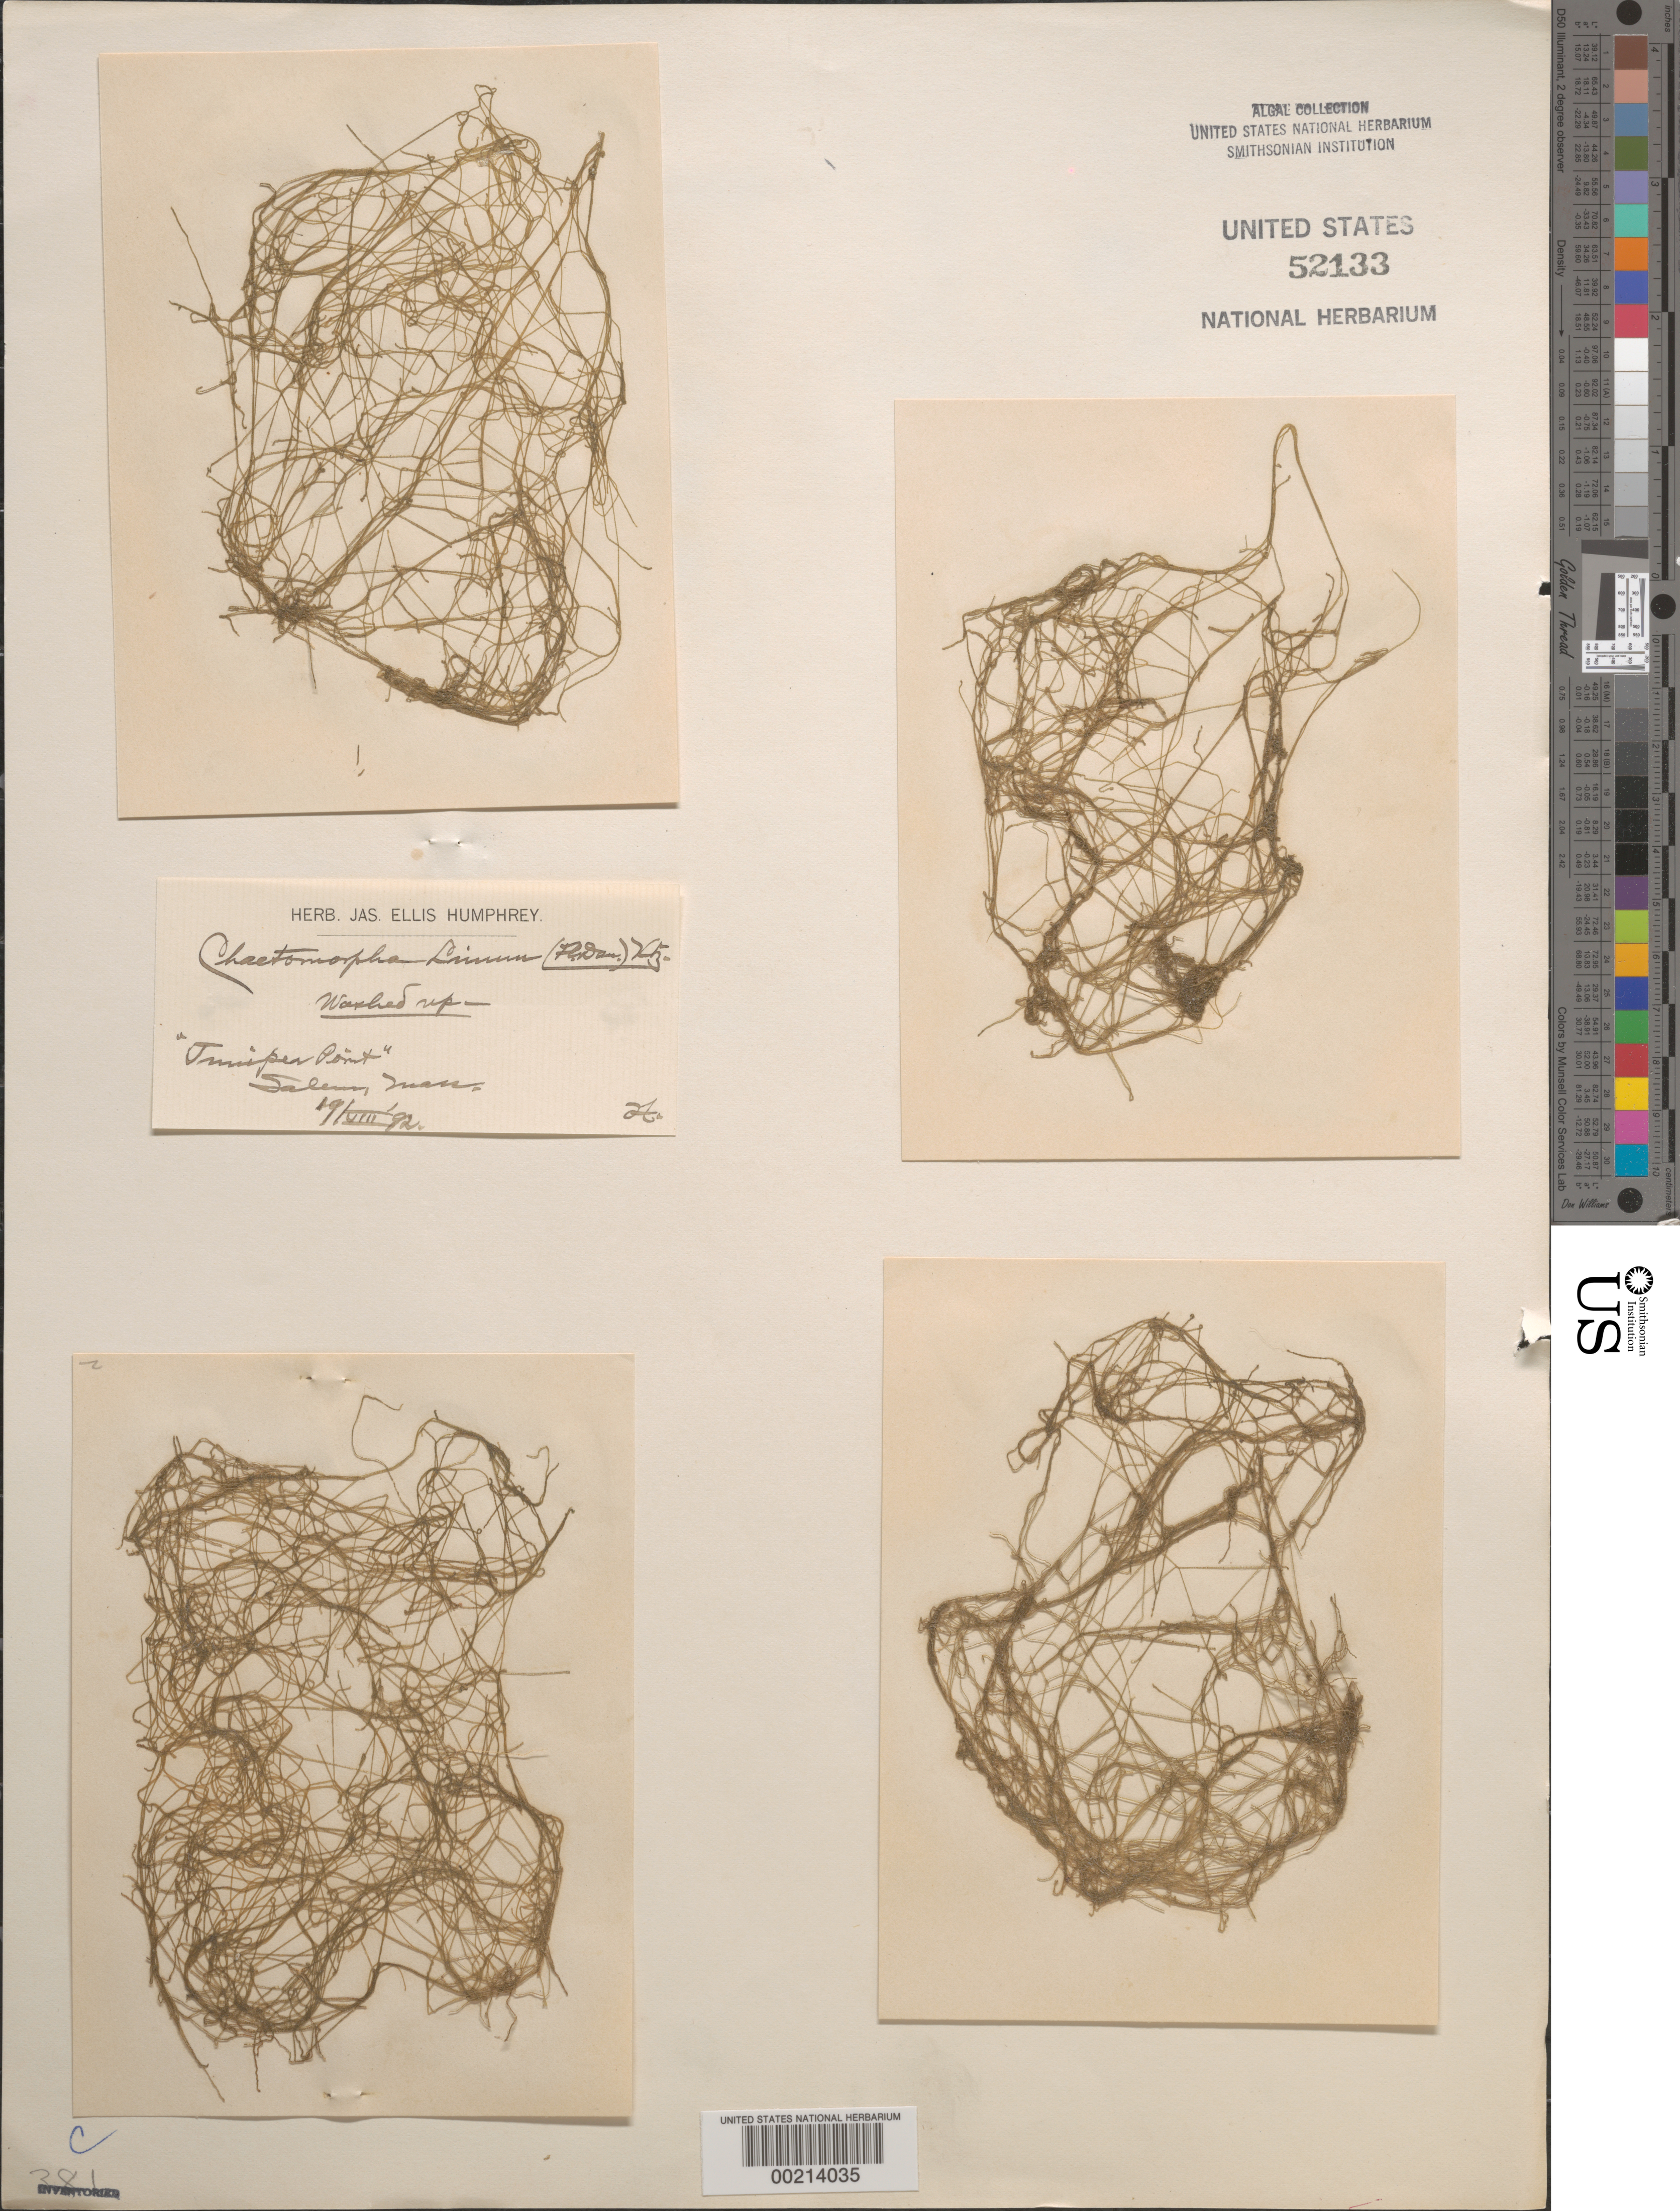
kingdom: Plantae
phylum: Chlorophyta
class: Ulvophyceae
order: Cladophorales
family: Cladophoraceae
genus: Chaetomorpha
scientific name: Chaetomorpha linum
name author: (O.F. Muell.) Kütz.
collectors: J. Humphrey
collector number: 2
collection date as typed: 19 Aug 1892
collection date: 1892-08-19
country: United States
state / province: Massachusetts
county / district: Essex County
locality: Salem, Juniper Point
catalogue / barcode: US 52133